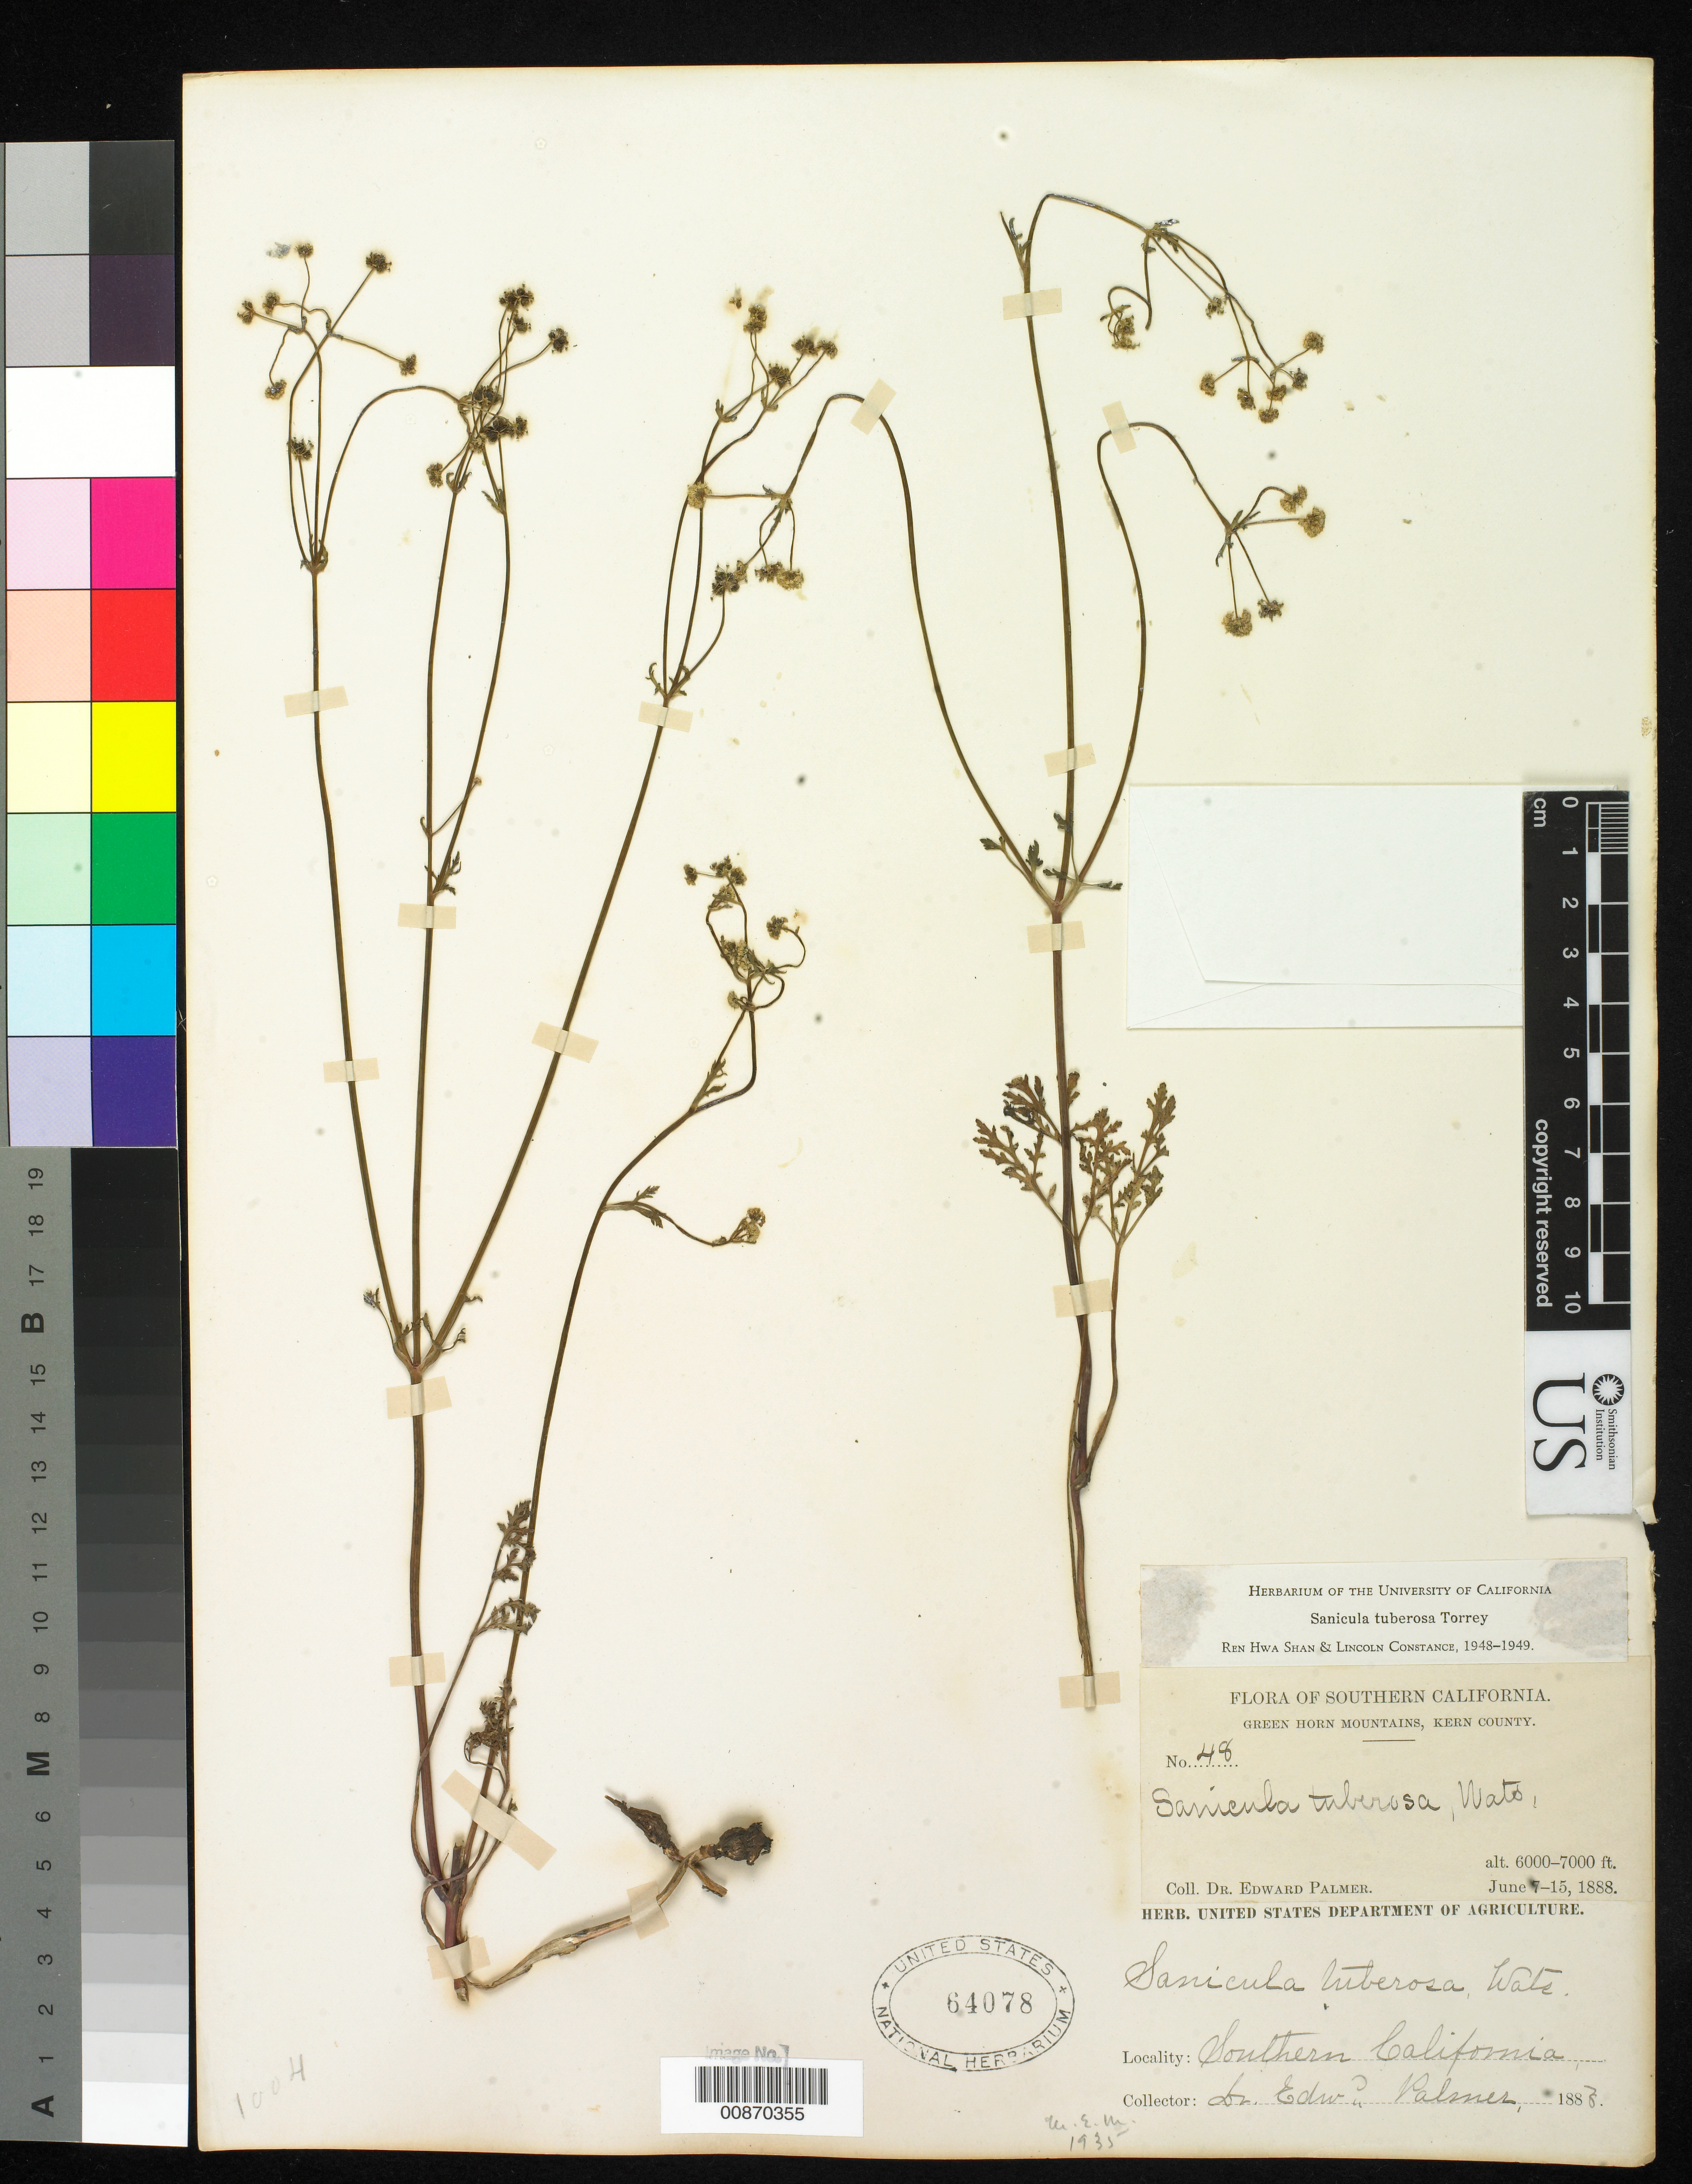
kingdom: Plantae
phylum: Tracheophyta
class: Magnoliopsida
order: Apiales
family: Apiaceae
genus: Sanicula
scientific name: Sanicula tuberosa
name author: Torr.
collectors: E. Palmer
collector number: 48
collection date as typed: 07 Jun 1888 to 15 Jun 1888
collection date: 1888-06-07/1888-06-15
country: United States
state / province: California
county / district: Kern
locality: Green Horn Mountains, Kern County, California.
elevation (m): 1829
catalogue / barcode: US 64078